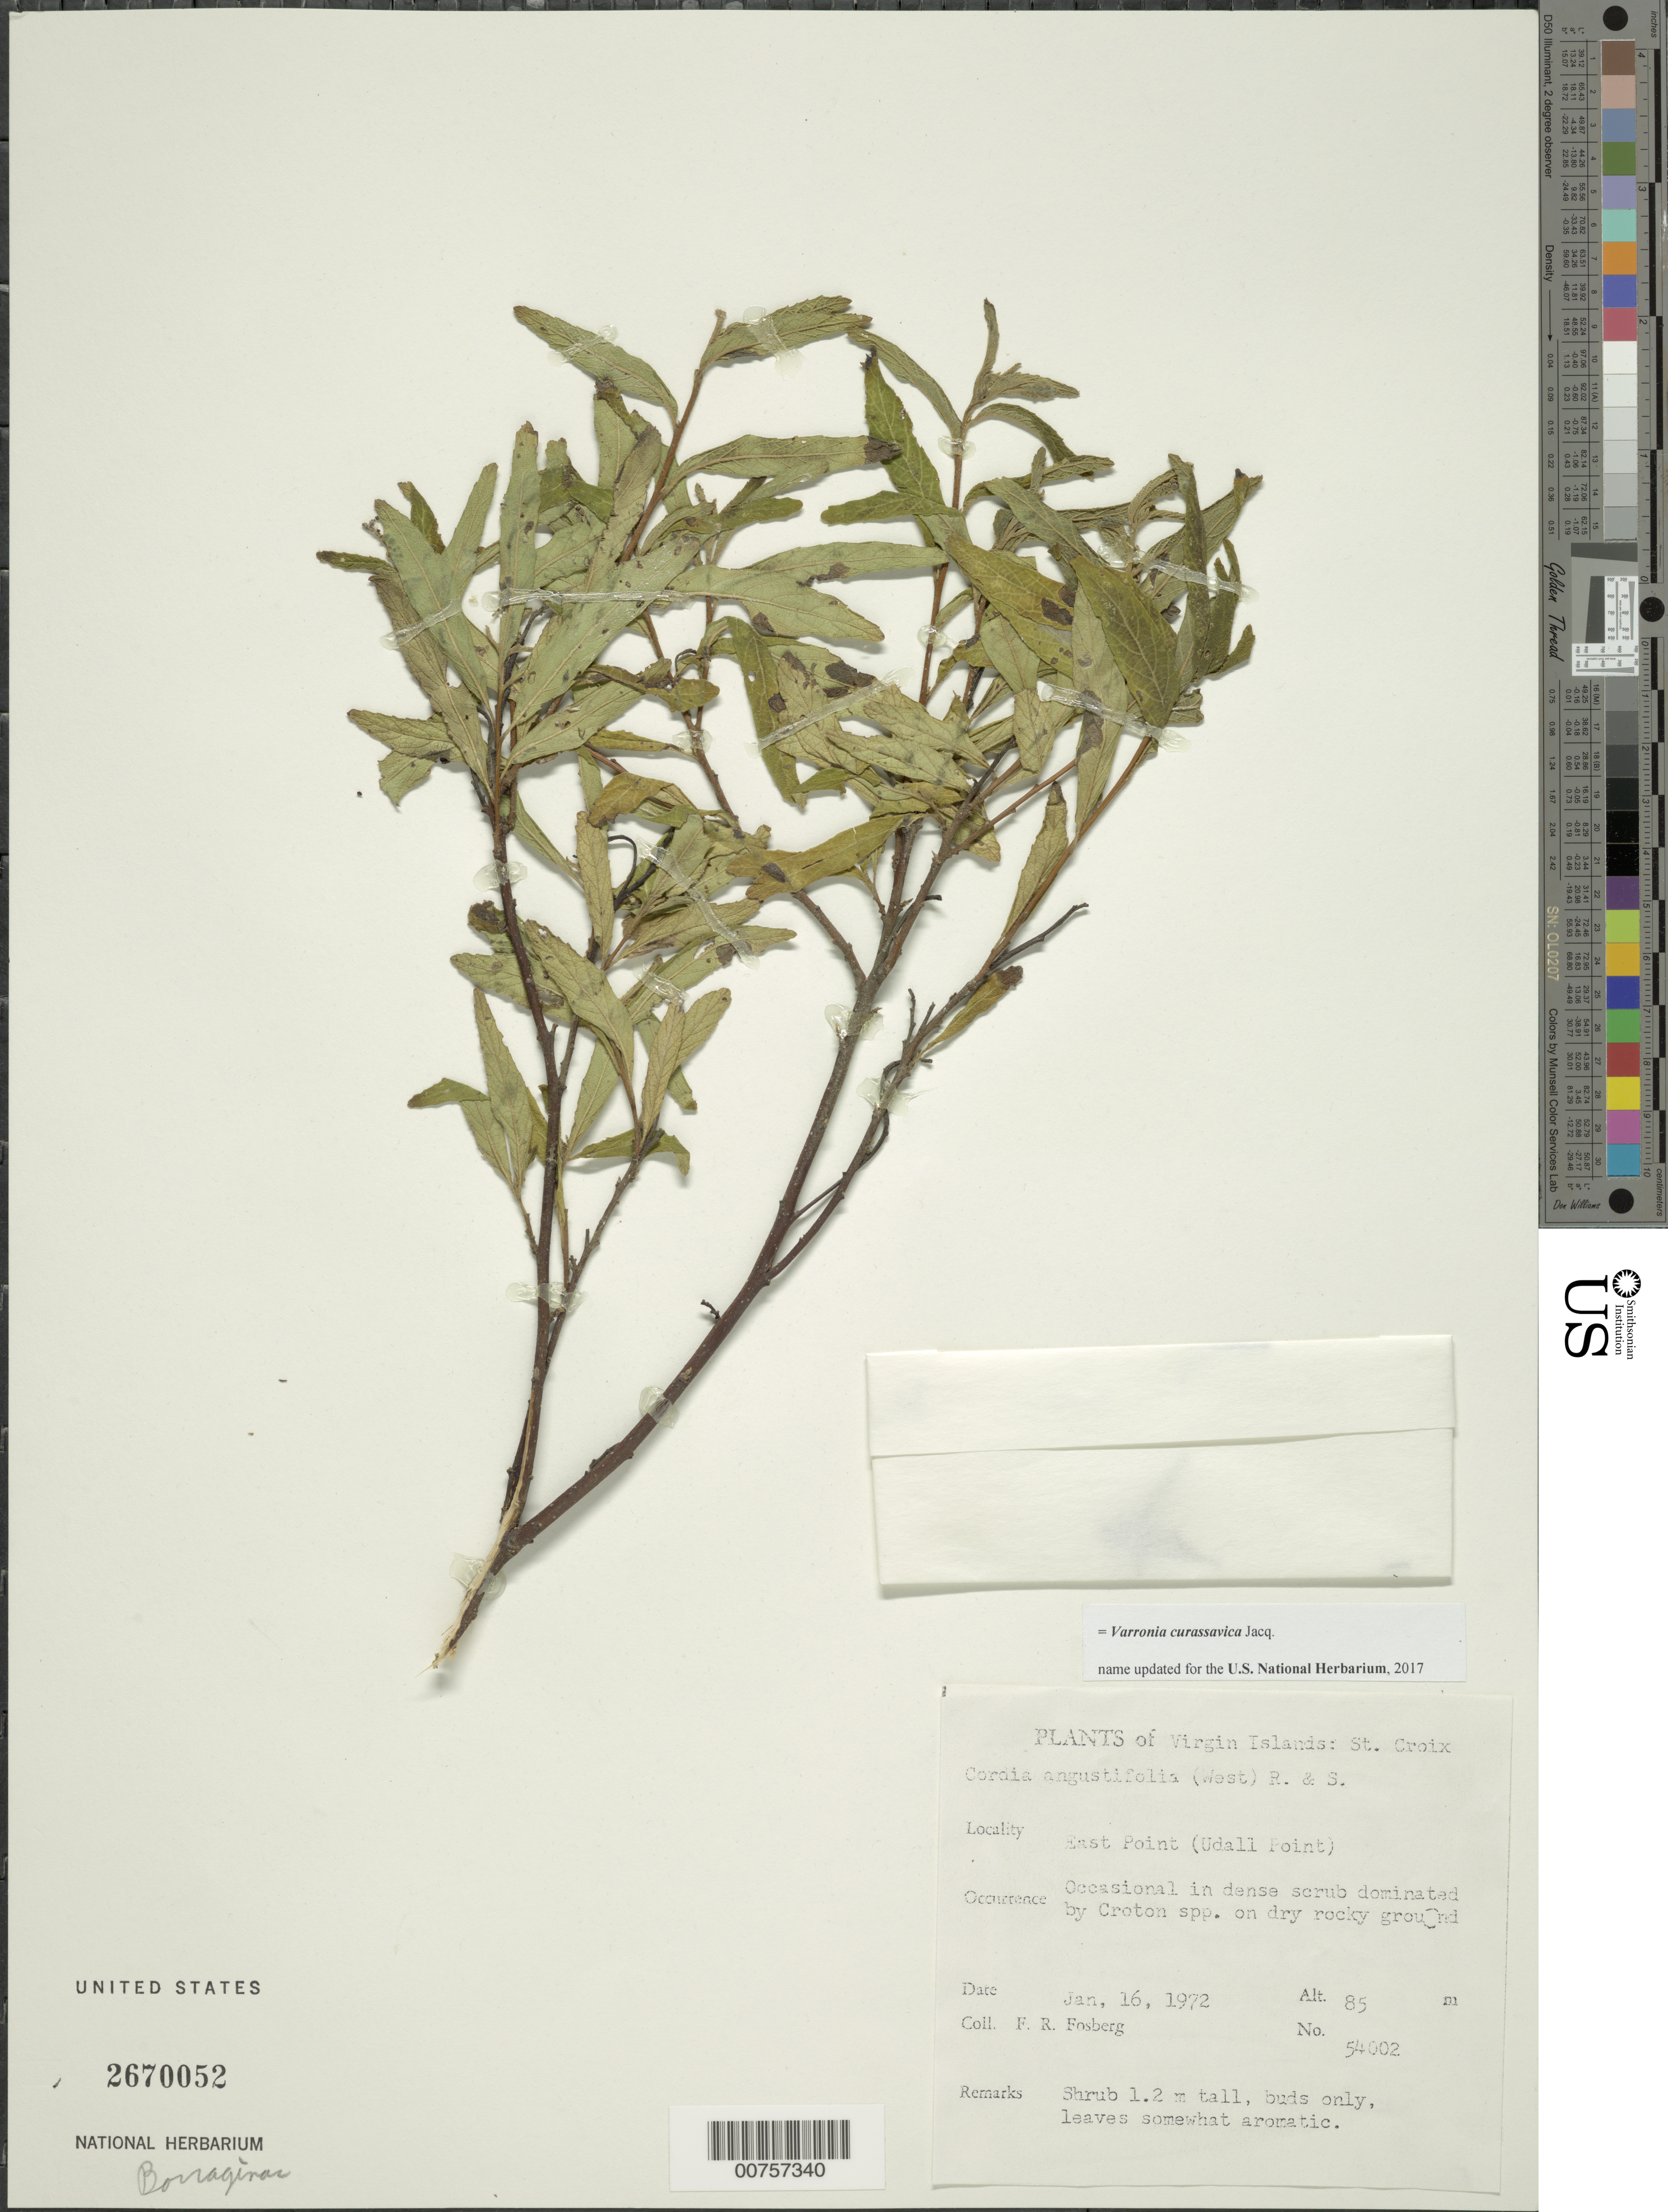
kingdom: Plantae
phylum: Tracheophyta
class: Magnoliopsida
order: Boraginales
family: Cordiaceae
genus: Varronia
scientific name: Varronia curassavica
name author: Jacq.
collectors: F. R. Fosberg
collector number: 54002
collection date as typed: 16 Jan 1972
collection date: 1972-01-16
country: U.S. Virgin Islands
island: St. Croix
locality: East Point (Udall Point)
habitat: Occasional in dense scrub dominated by Croton spp. on dry rock ground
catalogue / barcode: US 2670052